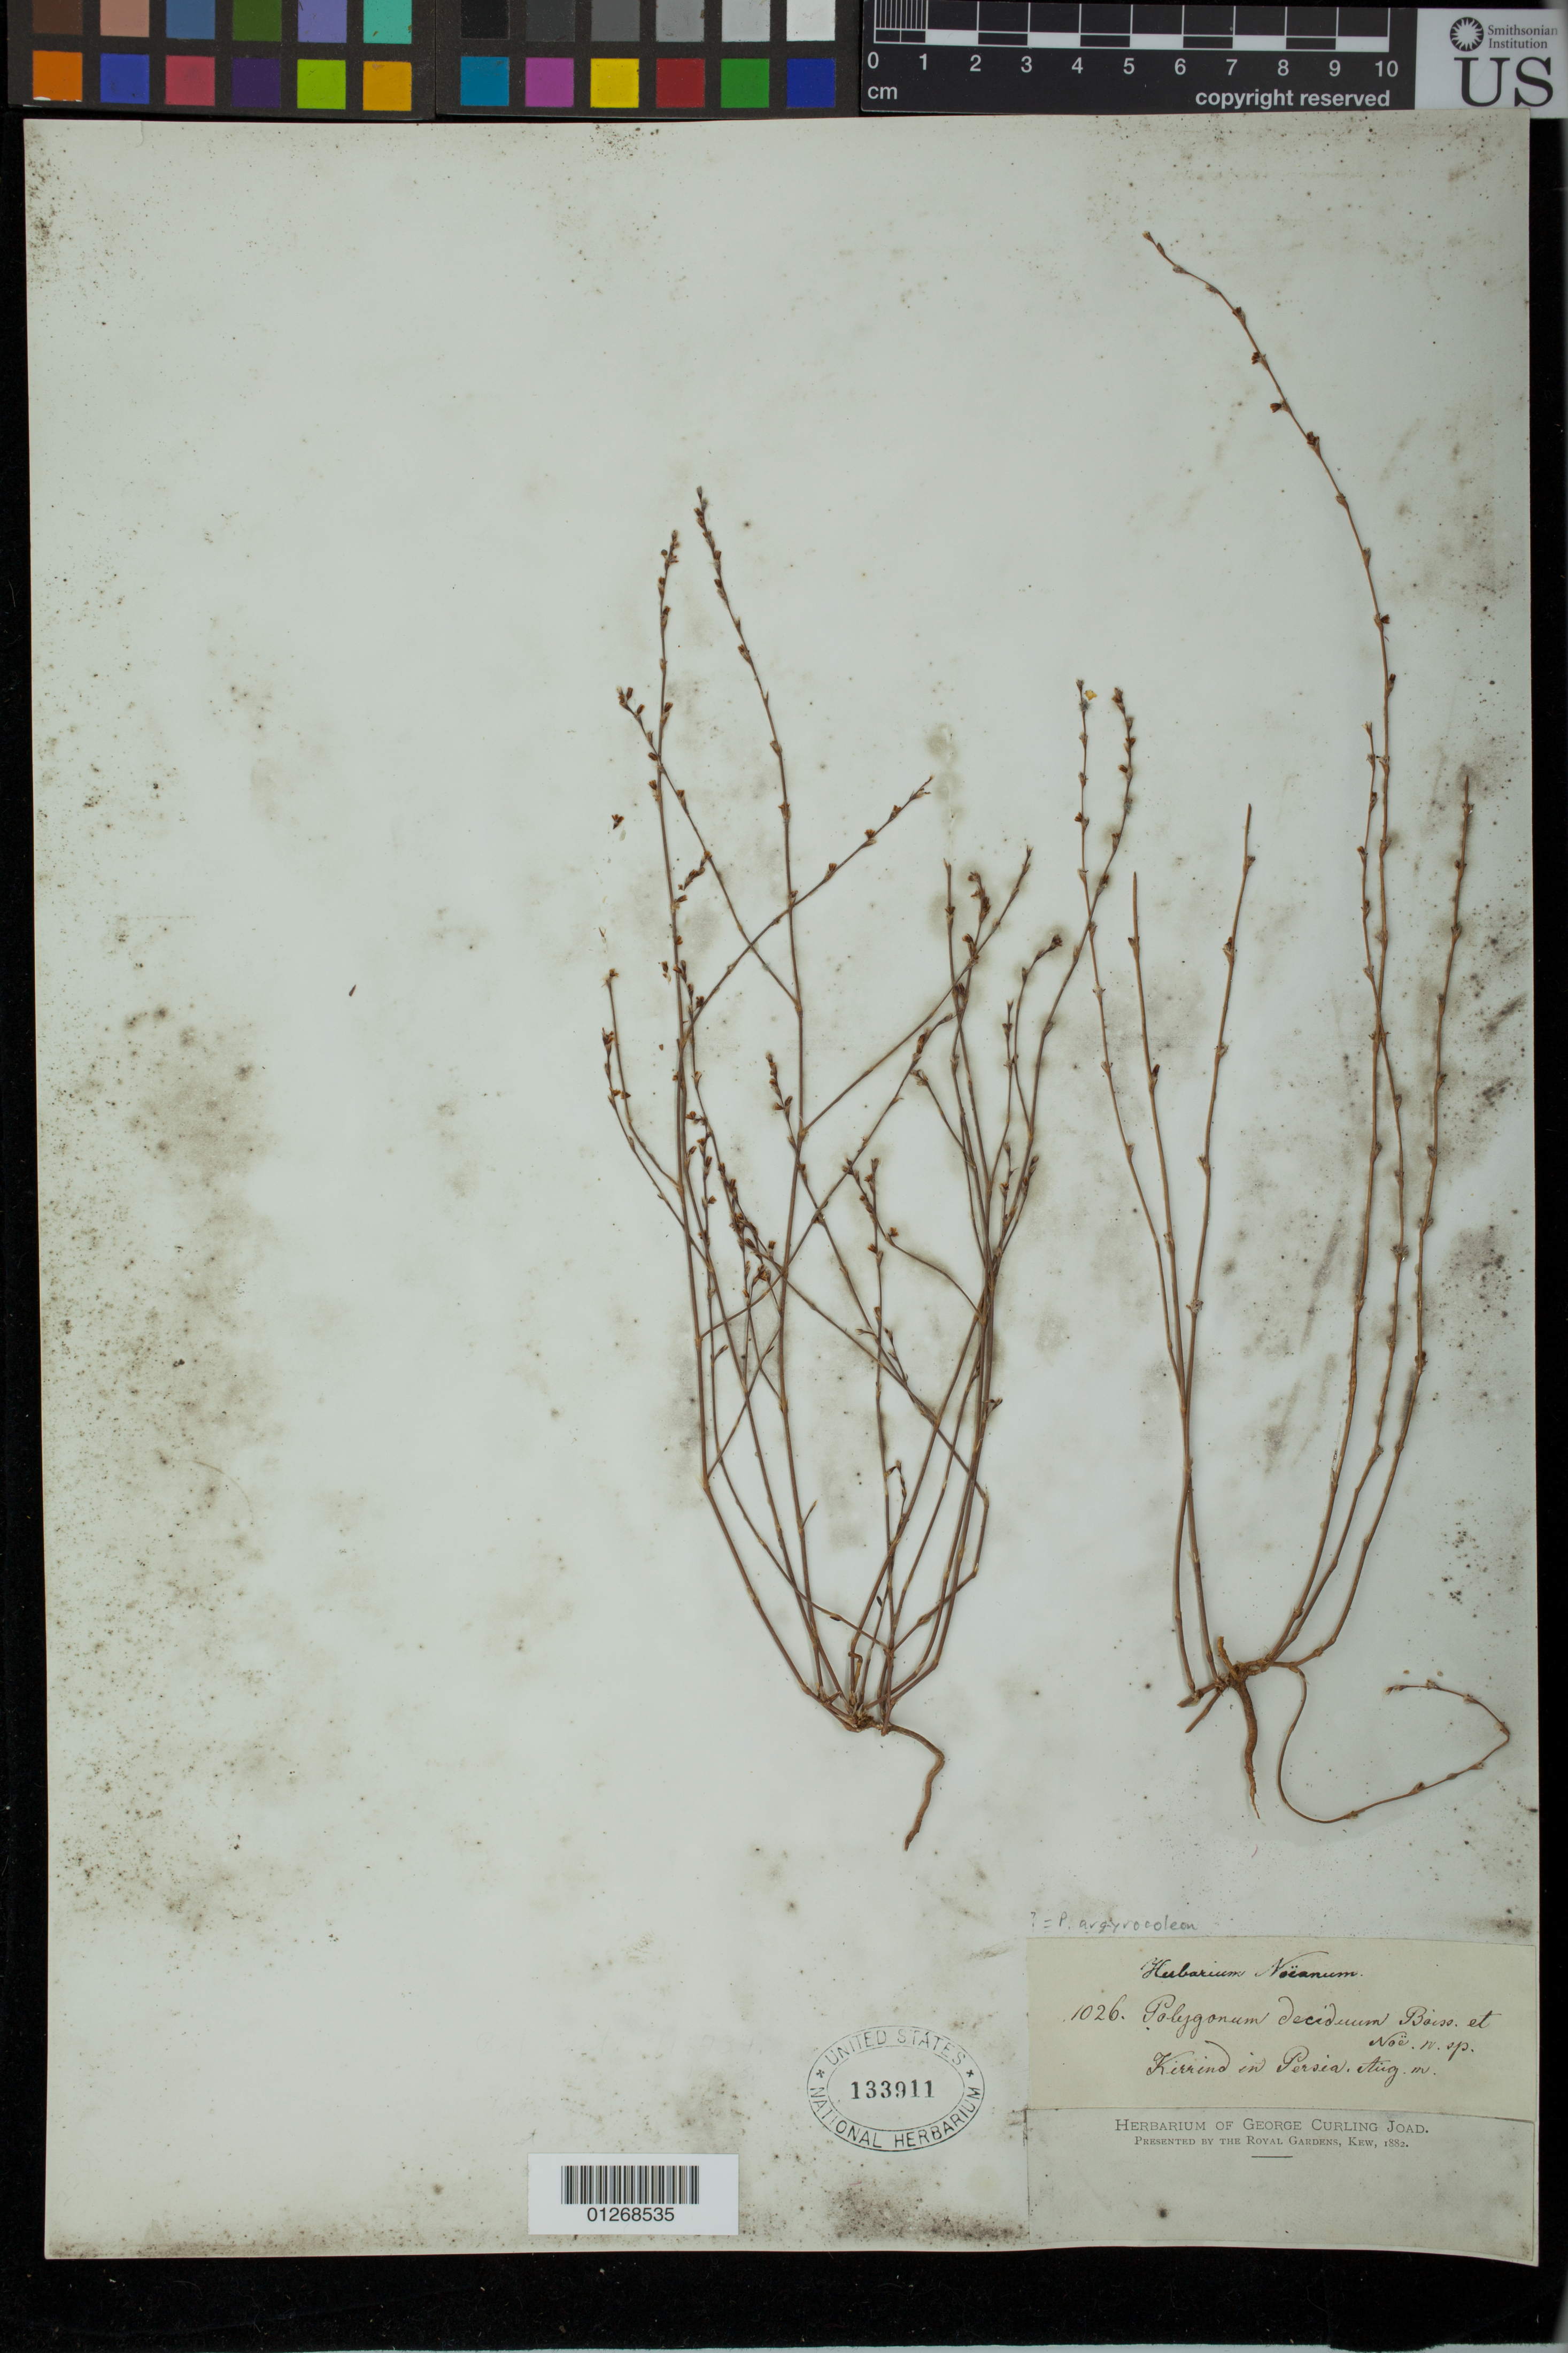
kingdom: Plantae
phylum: Tracheophyta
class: Magnoliopsida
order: Caryophyllales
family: Polygonaceae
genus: Polygonum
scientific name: Polygonum deciduum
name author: Boiss. & Noë ex Meisn. in DC.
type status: Possible Syntype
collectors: F. W. Noë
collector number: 1026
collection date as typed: Aug.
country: Iran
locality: Kirrind in Persia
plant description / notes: Specimen ex Herbarium Noëanum. Probably original material but dubiously a type; protologue cites Noë 1025 (not 1026) but with same locality.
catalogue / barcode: US 133911